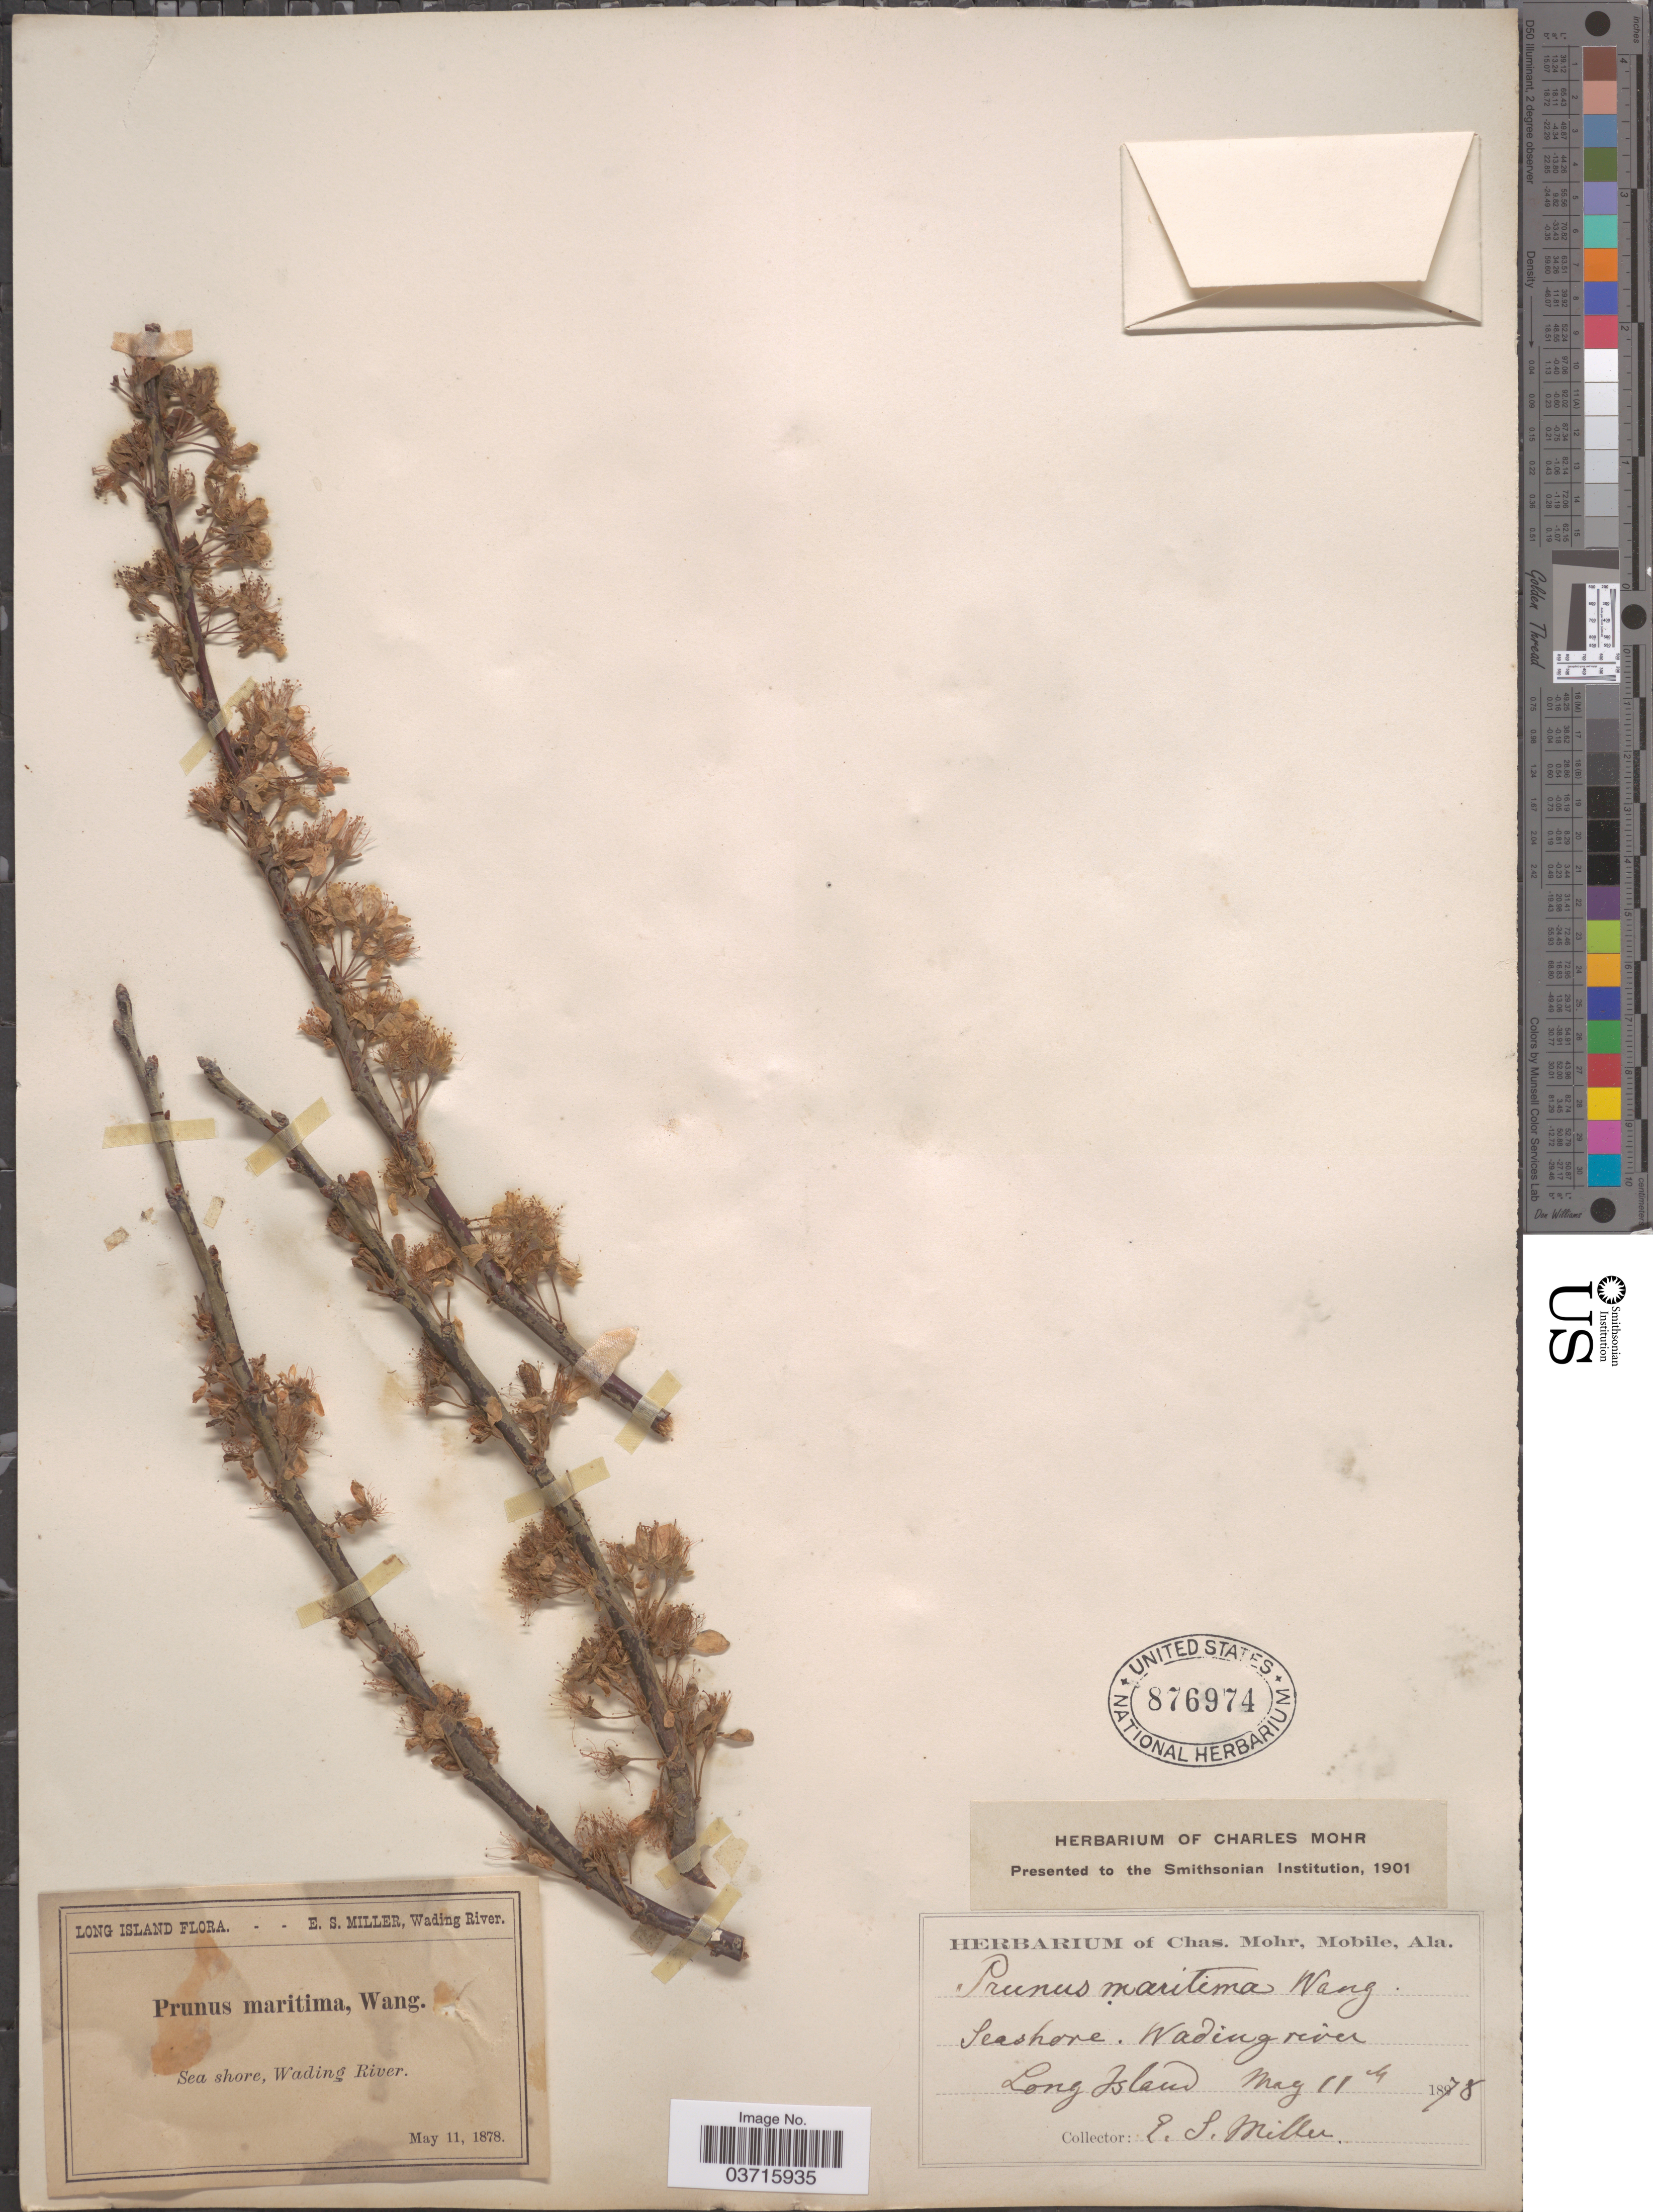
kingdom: Plantae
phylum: Tracheophyta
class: Magnoliopsida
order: Rosales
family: Rosaceae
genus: Prunus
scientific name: Prunus maritima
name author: Marshall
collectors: E. S. Miller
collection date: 1878-05-11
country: United States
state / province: New York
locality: Sea shore, Wading River. Long Island.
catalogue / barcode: US 876974